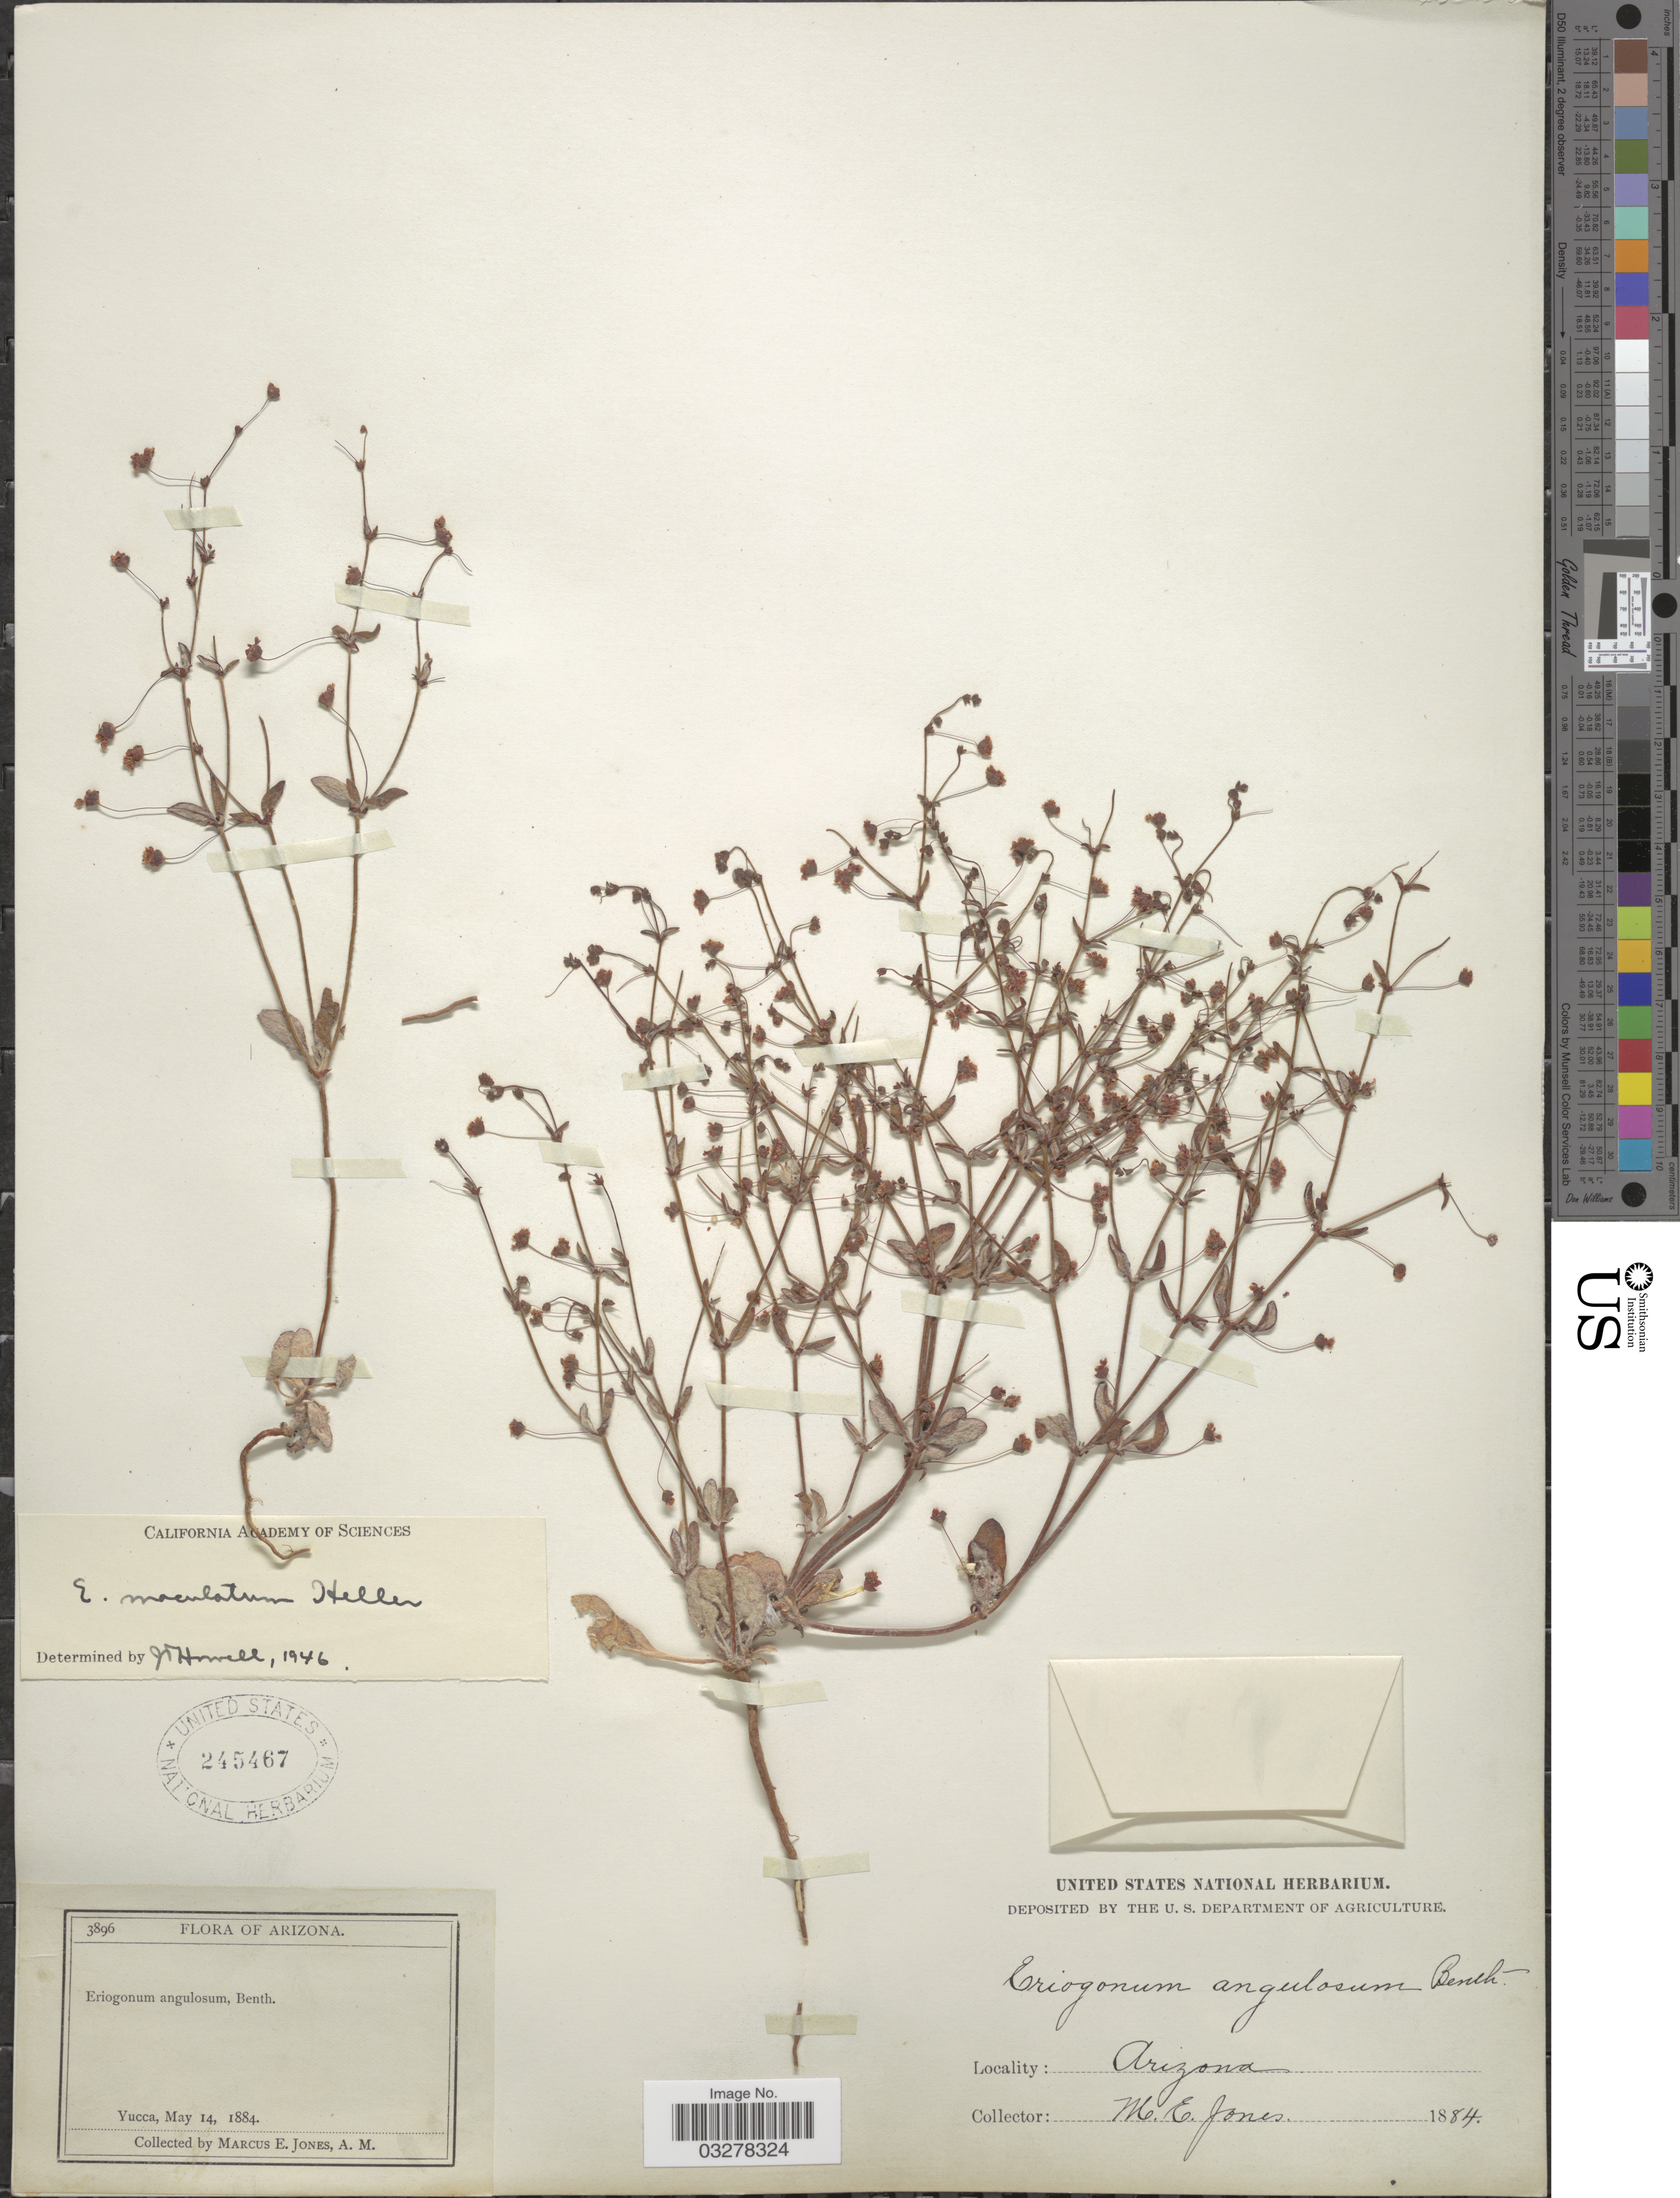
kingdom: Plantae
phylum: Tracheophyta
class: Magnoliopsida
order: Caryophyllales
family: Polygonaceae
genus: Eriogonum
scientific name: Eriogonum maculatum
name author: A. Heller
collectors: M. E. Jones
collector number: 3896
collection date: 1884-05-14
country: United States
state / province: Arizona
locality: Yucca.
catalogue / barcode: US 245467